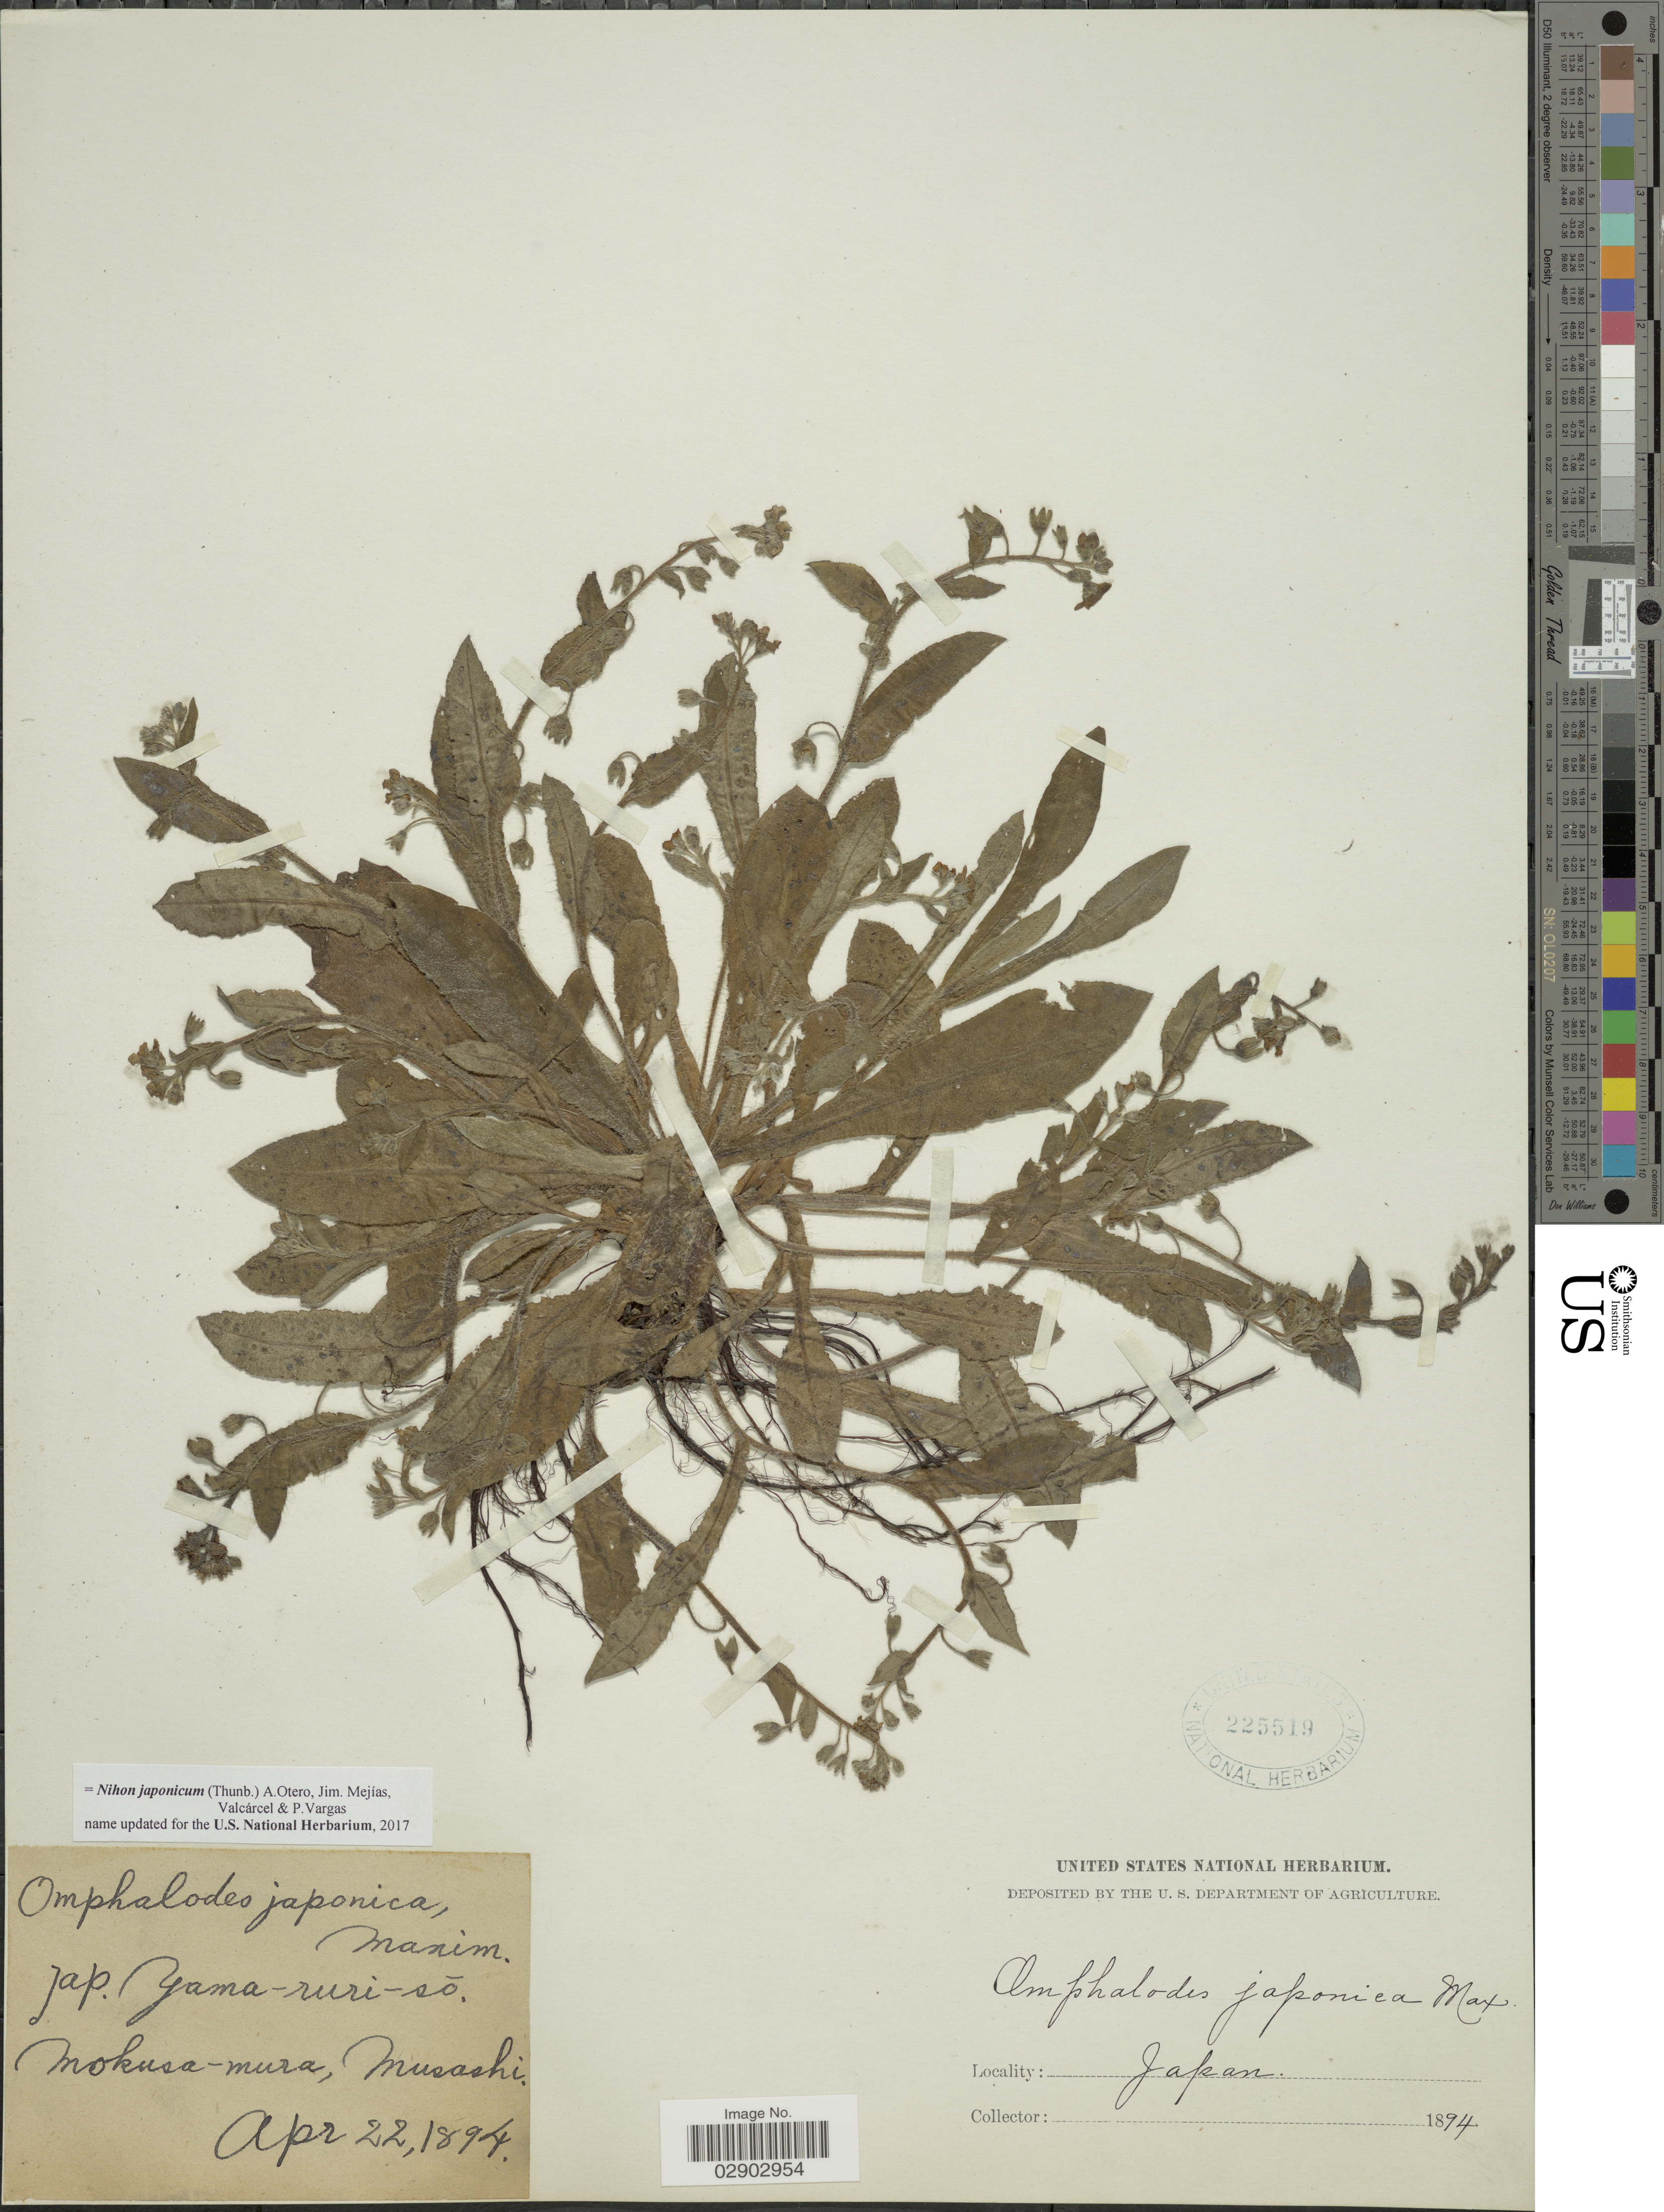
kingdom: Plantae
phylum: Tracheophyta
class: Magnoliopsida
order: Boraginales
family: Boraginaceae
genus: Nihon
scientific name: Nihon japonicum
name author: (Thunb.) A.Otero et al.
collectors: ex herb. United States National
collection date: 1894-04-22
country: Japan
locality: Mokusa-mura, Musashi.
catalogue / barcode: US 225519